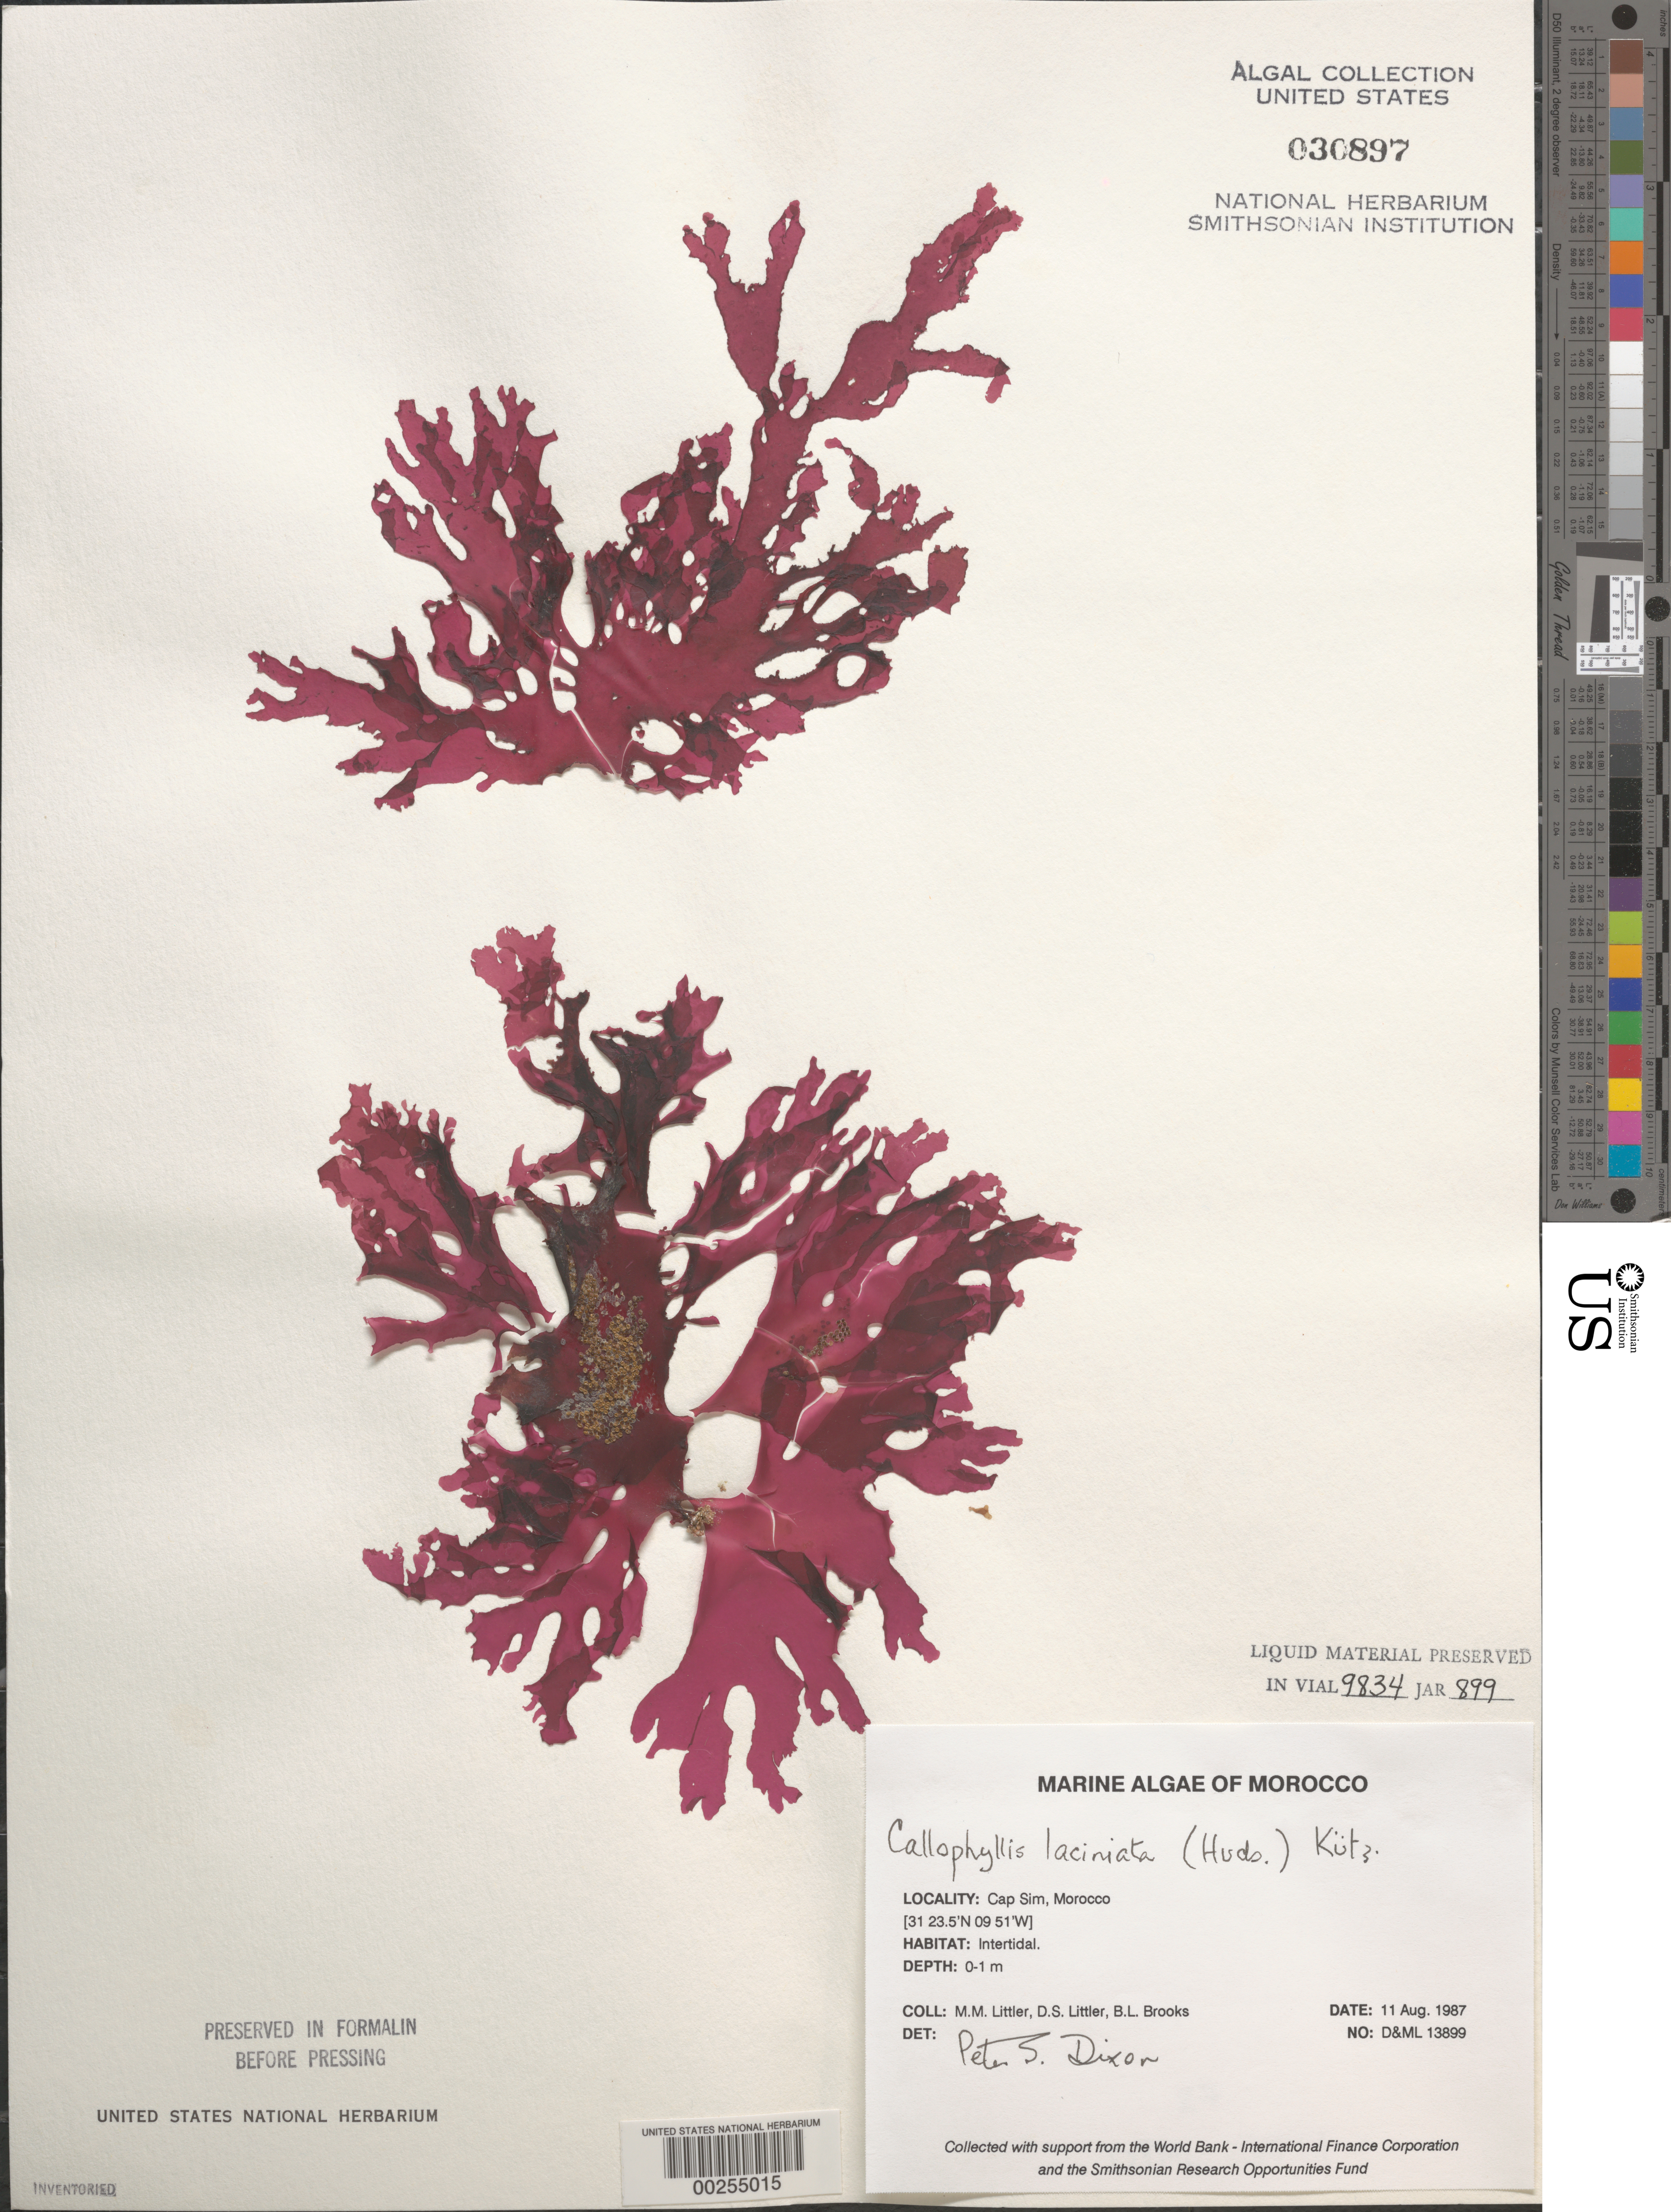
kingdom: Plantae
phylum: Rhodophyta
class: Florideophyceae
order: Gigartinales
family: Kallymeniaceae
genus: Metacallophyllis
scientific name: Metacallophyllis laciniata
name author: (Hudson) Vergés & L. Le Gall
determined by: Algae name updating Project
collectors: M. M. Littler, D. S. Littler & B. Brooks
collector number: D&ML 13899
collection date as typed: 11 Aug 1987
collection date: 1987-08-11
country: Morocco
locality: Cap Sim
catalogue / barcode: US 30897